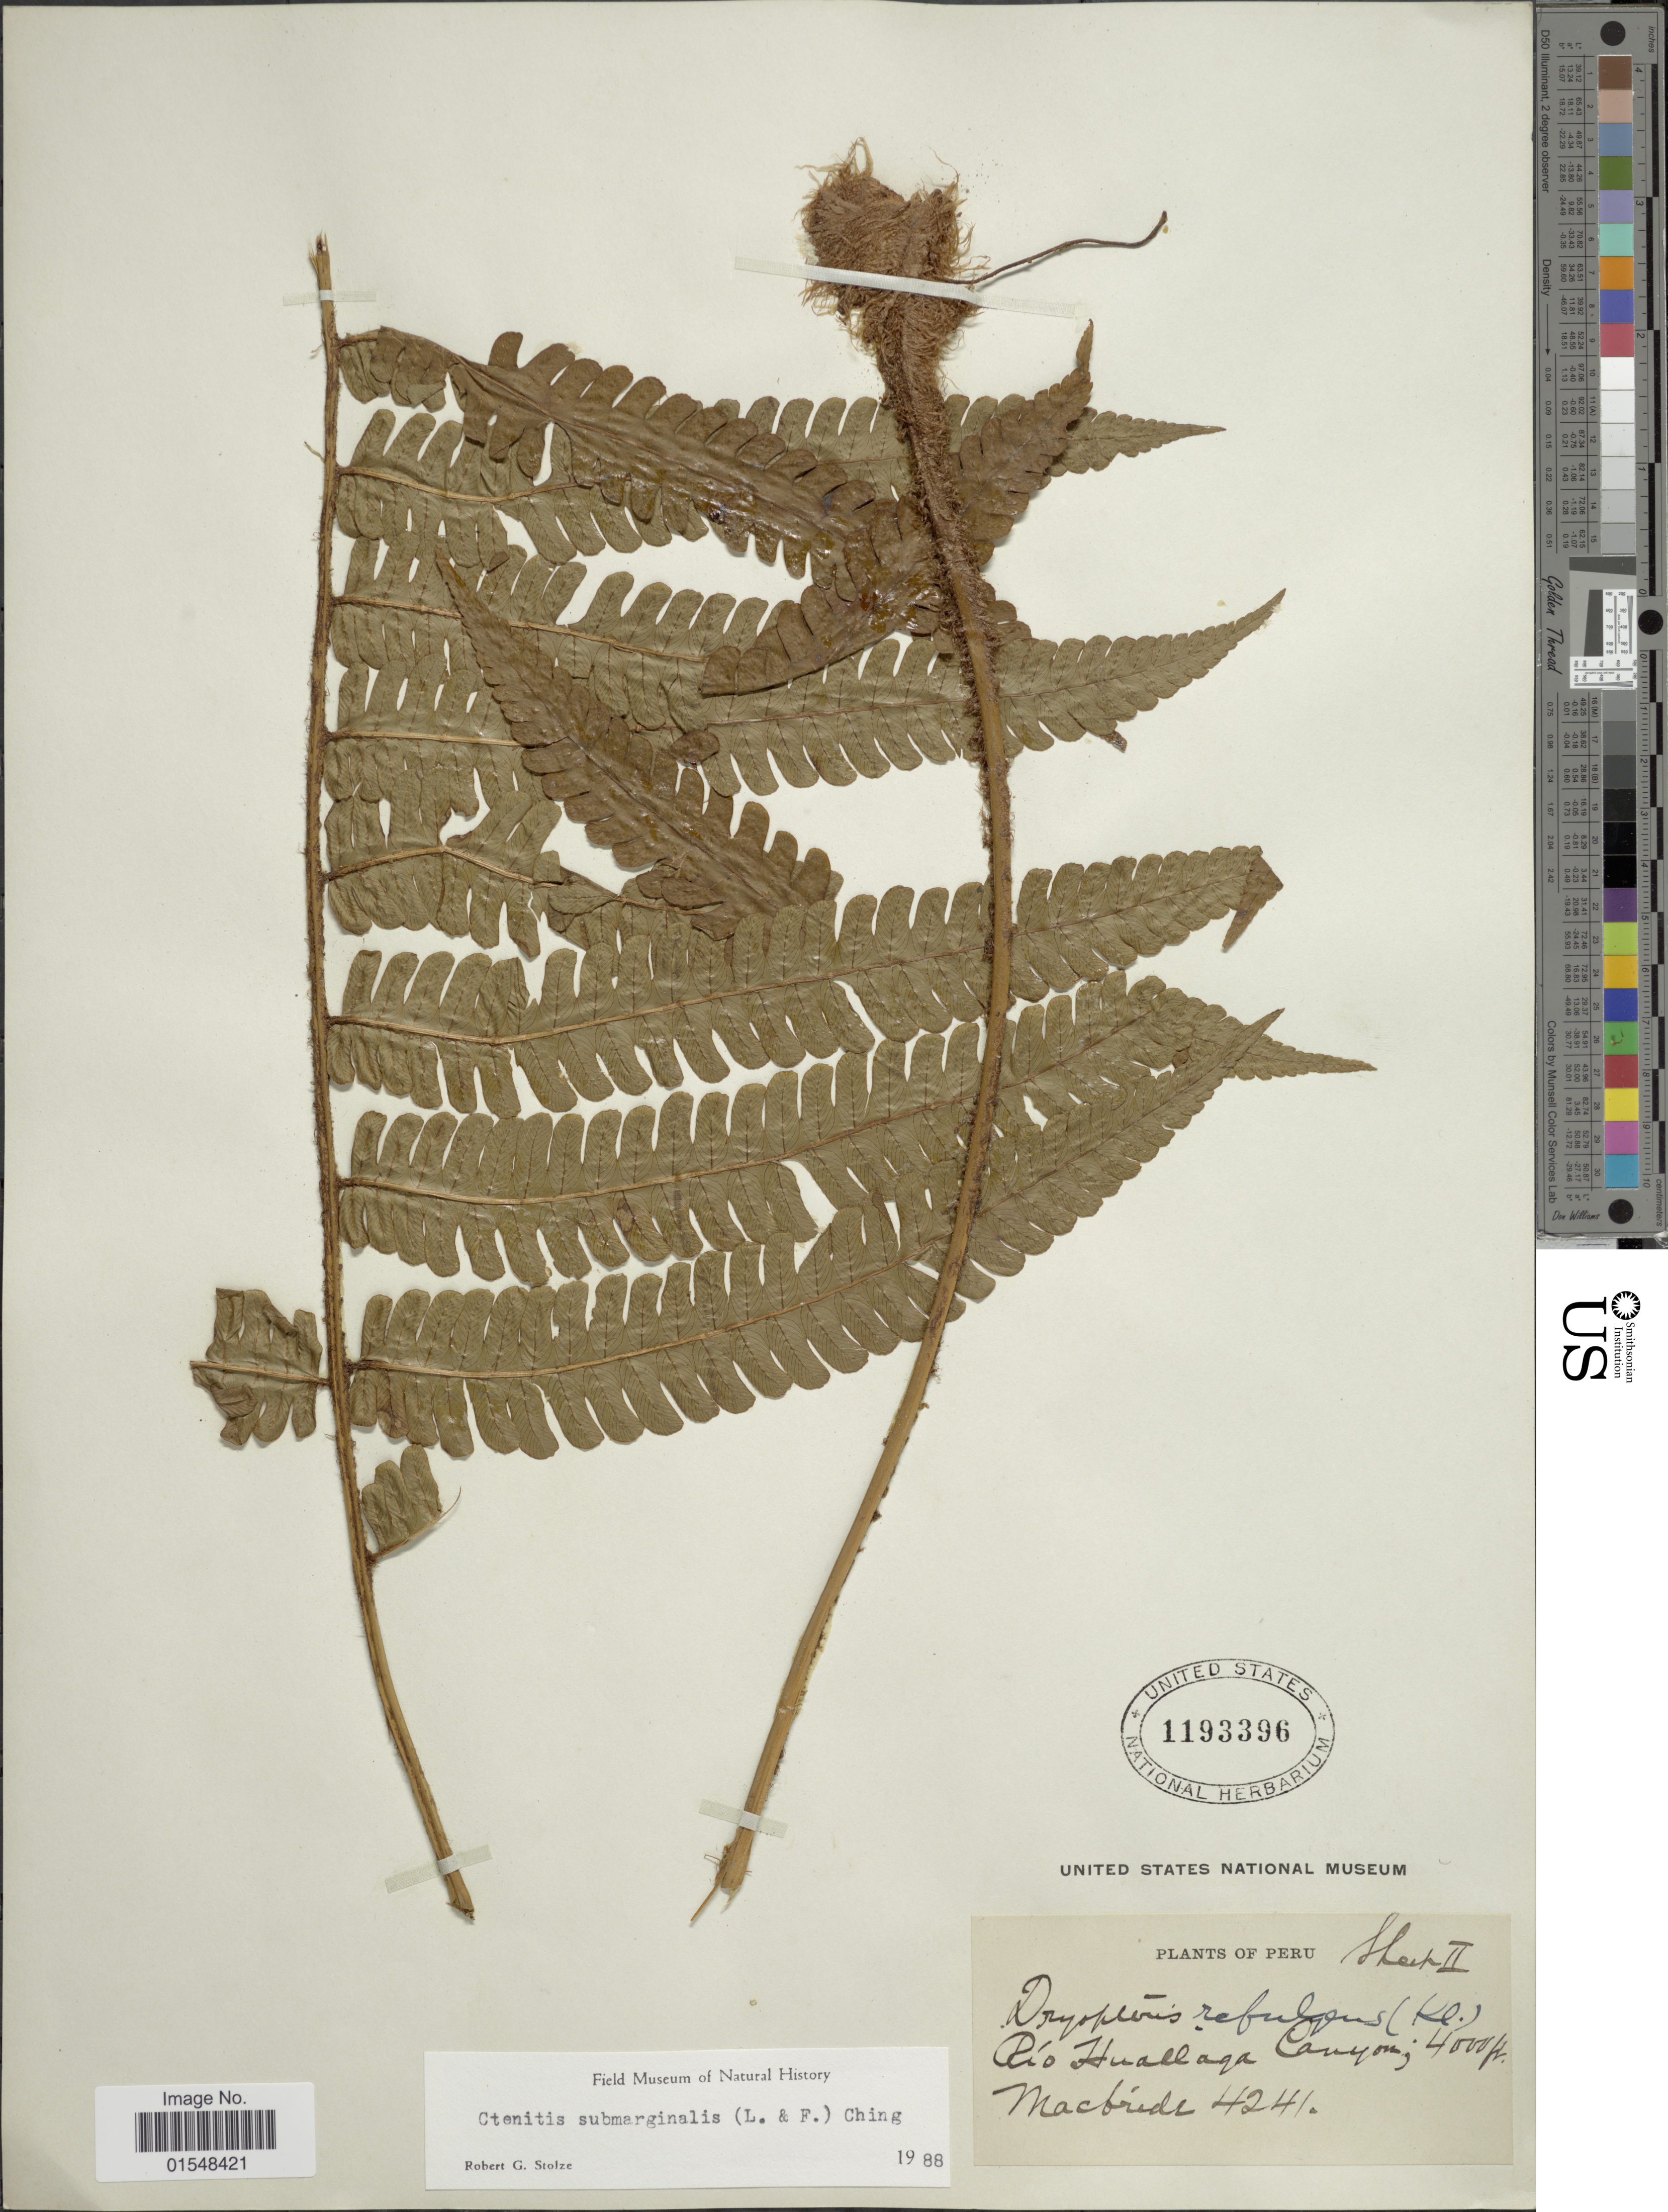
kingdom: Plantae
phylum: Tracheophyta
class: Polypodiopsida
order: Polypodiales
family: Dryopteridaceae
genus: Ctenitis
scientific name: Ctenitis submarginalis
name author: (Langsd. & Fisch.) Ching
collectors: Macbride, --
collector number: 4241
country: Peru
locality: Río Huallaga Canyon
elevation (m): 1219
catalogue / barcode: US 1193396